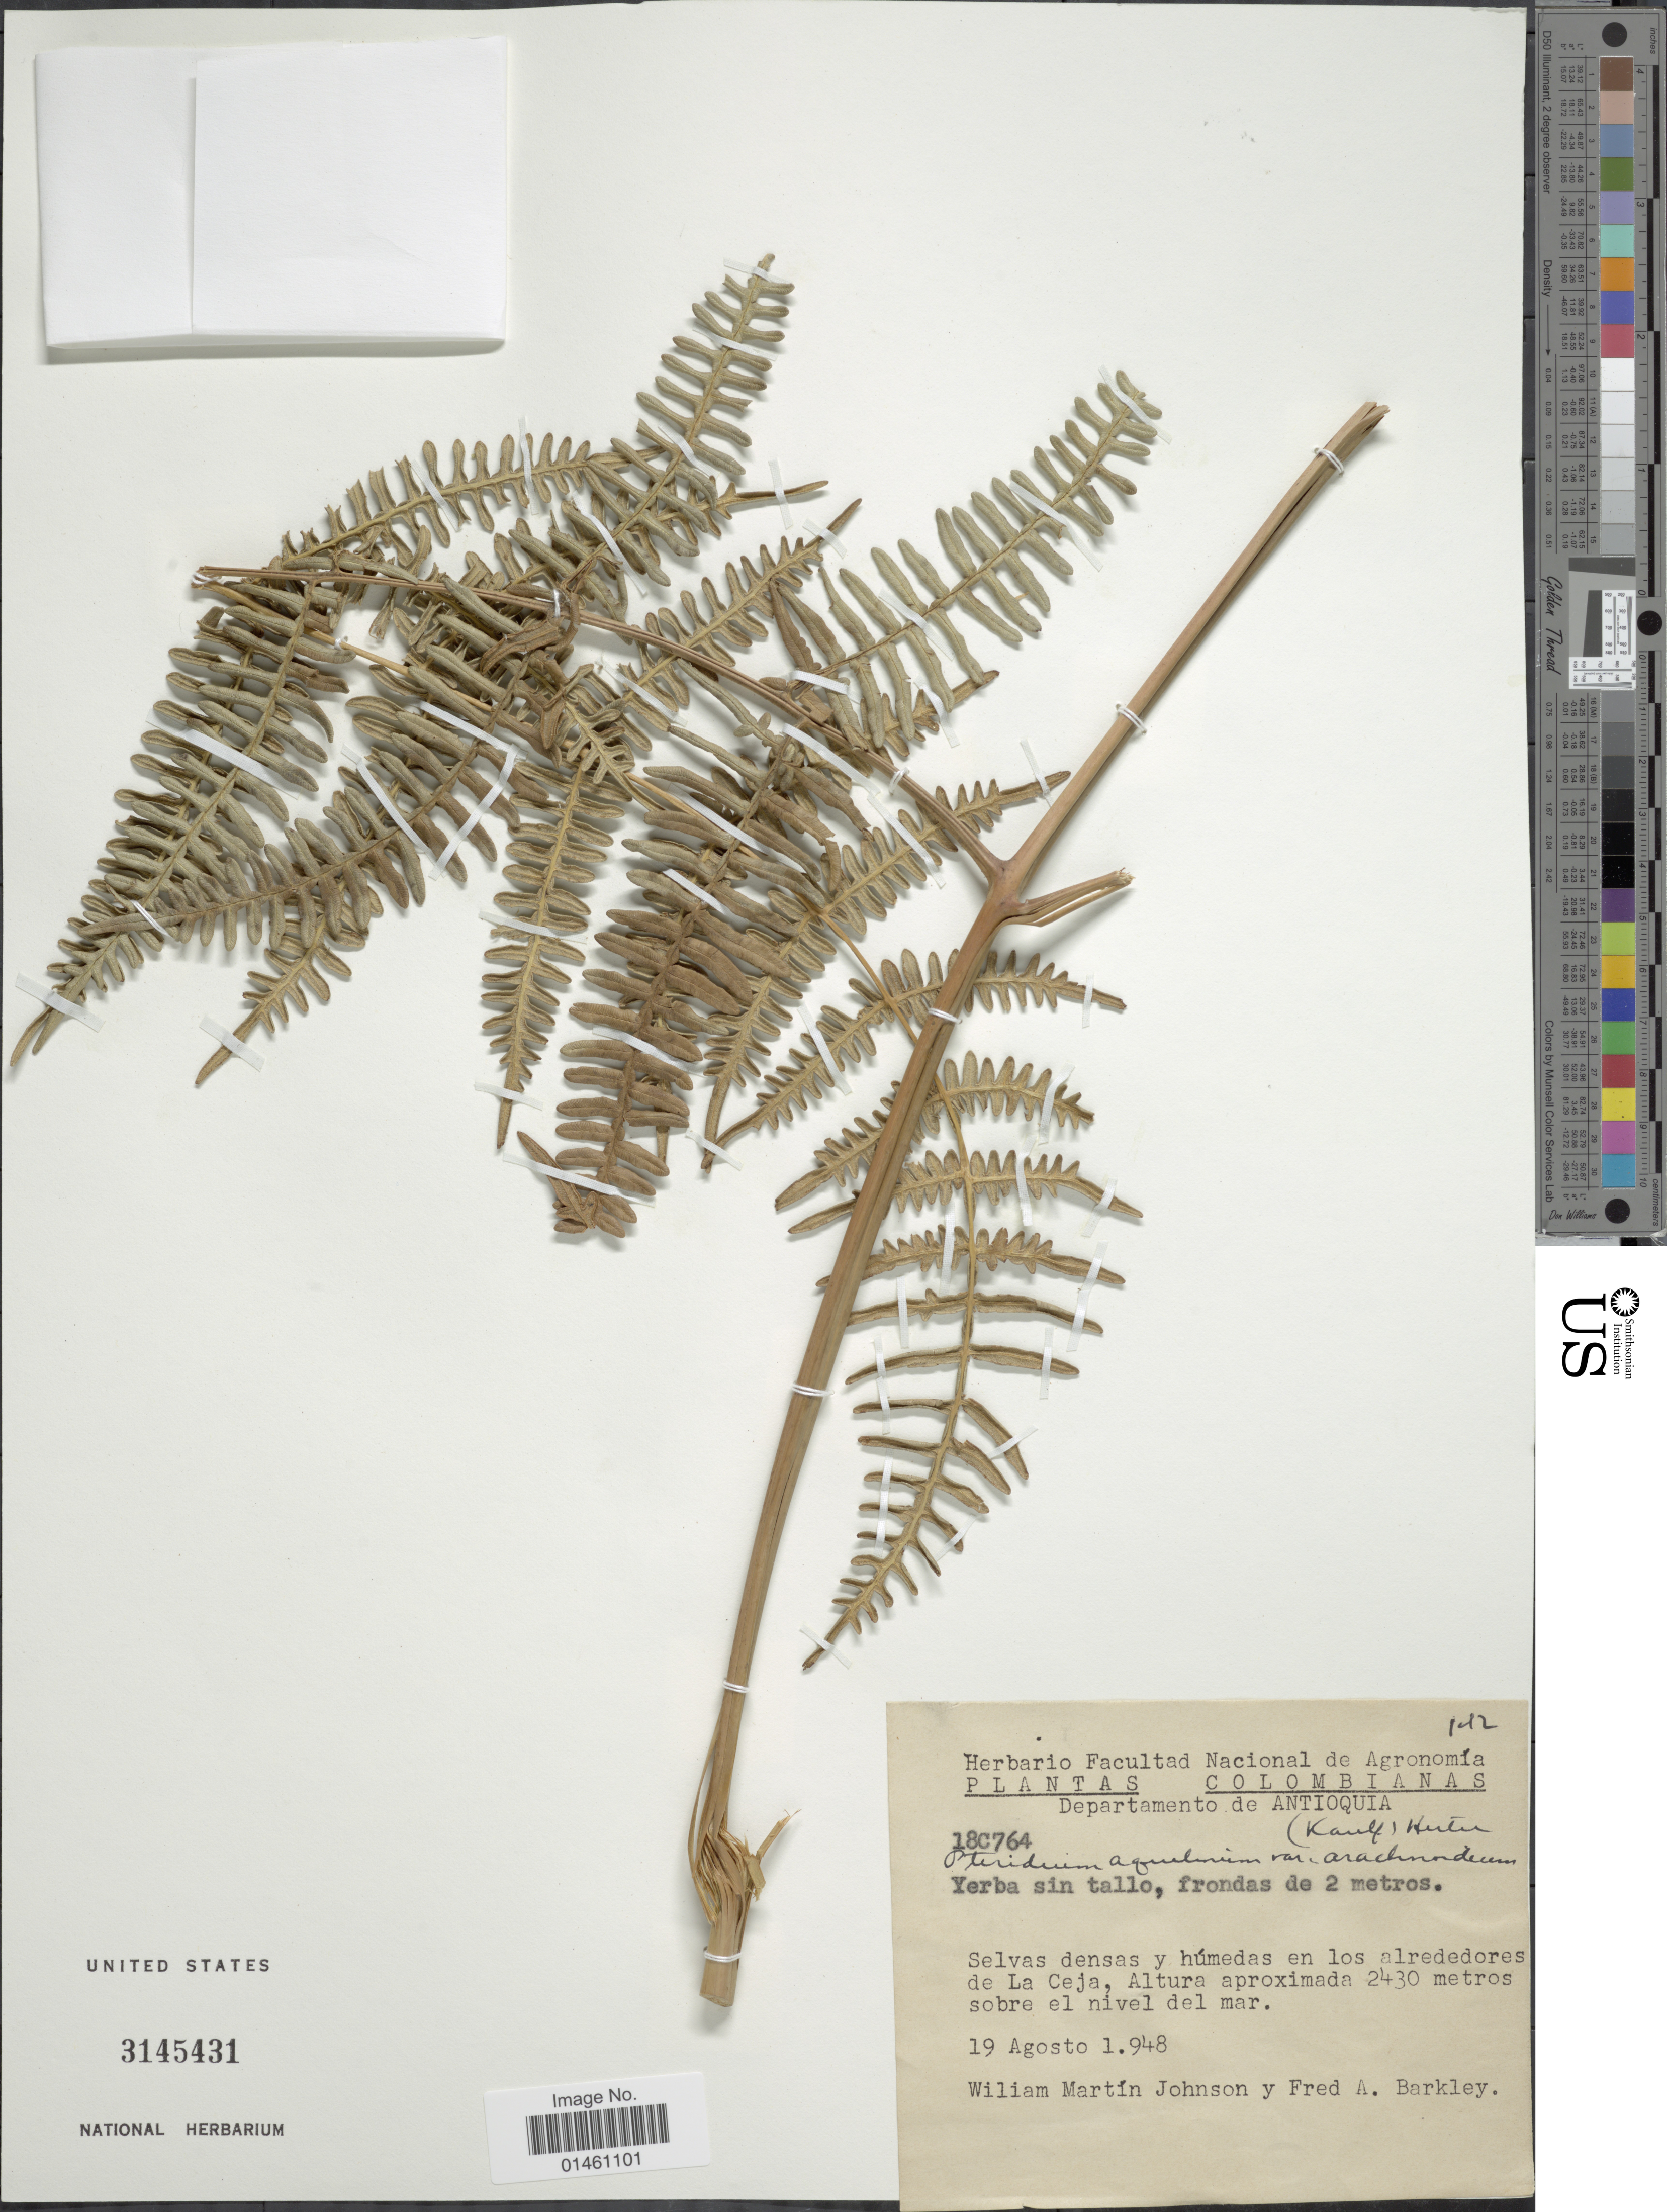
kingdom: Plantae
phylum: Tracheophyta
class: Polypodiopsida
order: Polypodiales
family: Dennstaedtiaceae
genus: Pteridium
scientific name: Pteridium aquilinum var. arachnoideum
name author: (Kaulf.) Herter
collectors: W. M. Johnson & F. A. Barkley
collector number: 18C764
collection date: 1948-08-19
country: Colombia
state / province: Antioquia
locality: Yerba sin tallo, frondas de 2 metros, Selvas densas y húmedas en los alrededores de La Ceja, sobre el nivel del mar.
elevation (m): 2430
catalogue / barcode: US 3145431